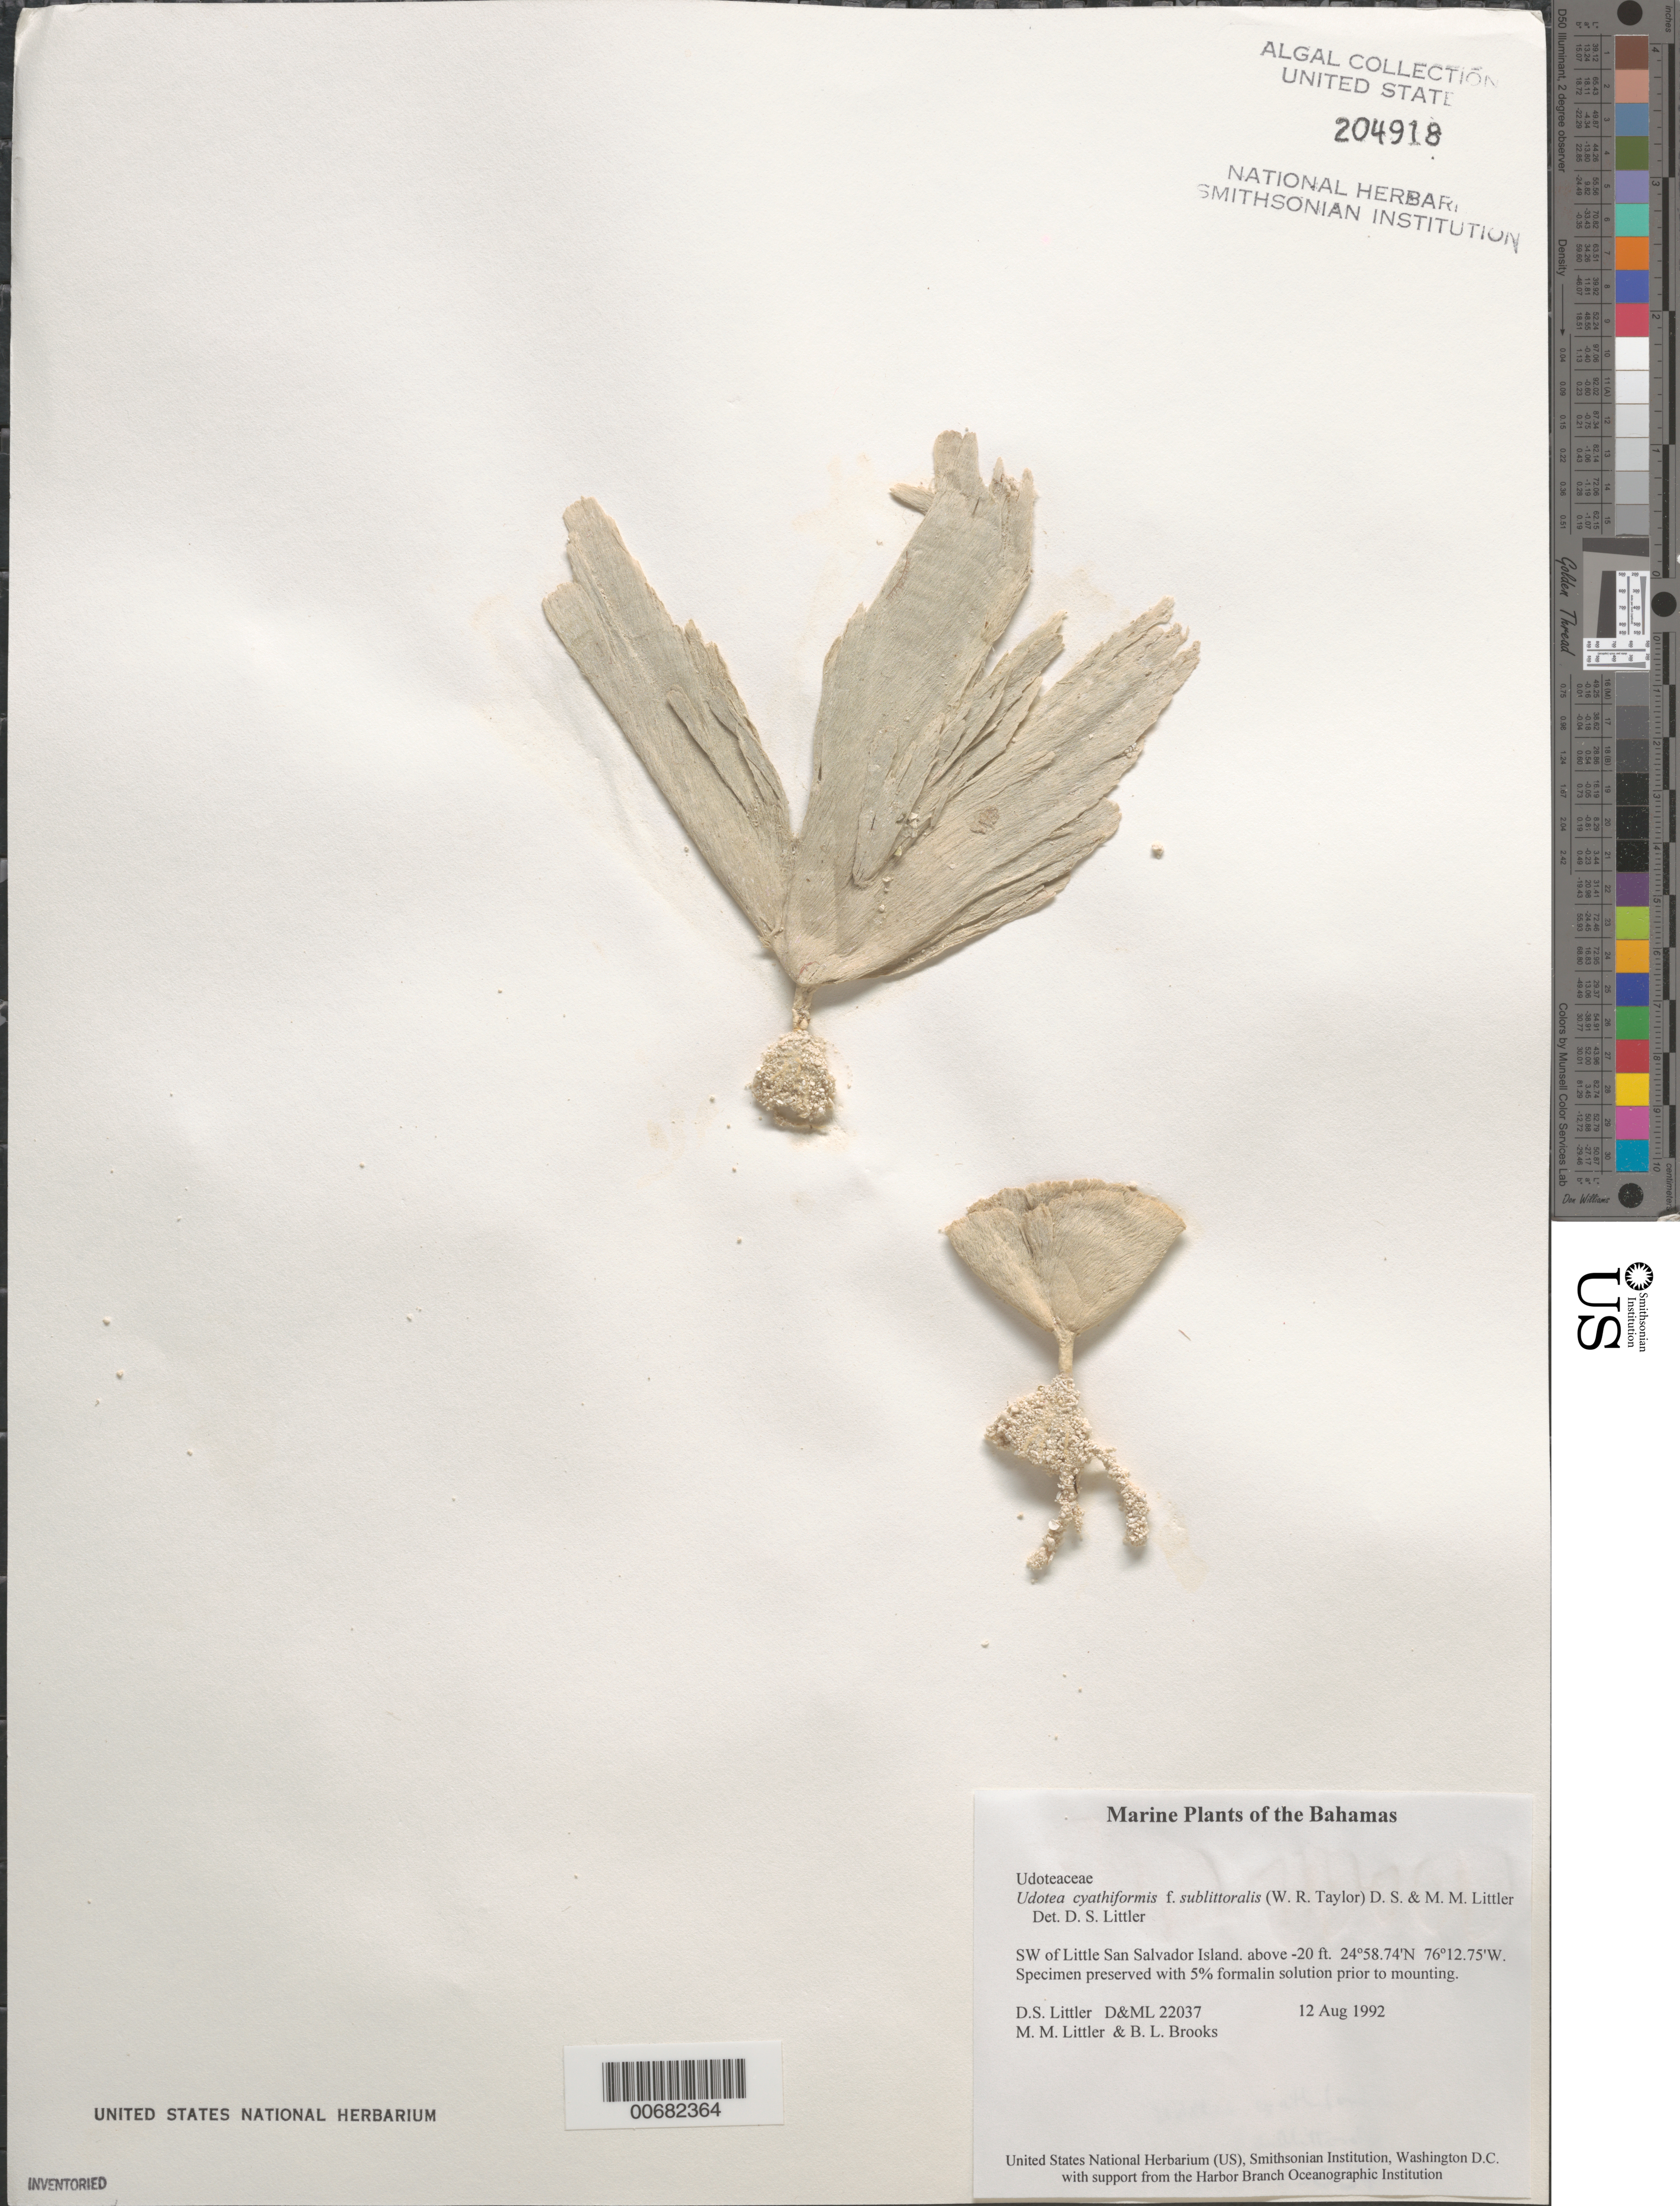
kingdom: Plantae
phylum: Chlorophyta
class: Ulvophyceae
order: Bryopsidales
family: Udoteaceae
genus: Udotea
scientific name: Udotea cyathiformis f. sublittoralis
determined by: Littler, D. S.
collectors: D. S. Littler, M. M. Littler & B. Brooks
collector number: D&ML 22037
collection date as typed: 12 Aug 1992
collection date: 1992-08-12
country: Bahamas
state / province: San Salvador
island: Little San Salvador Island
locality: Southwest of Little San Salvador Island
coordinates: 24 58.74' N, 76 12.75' W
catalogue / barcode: US 204918